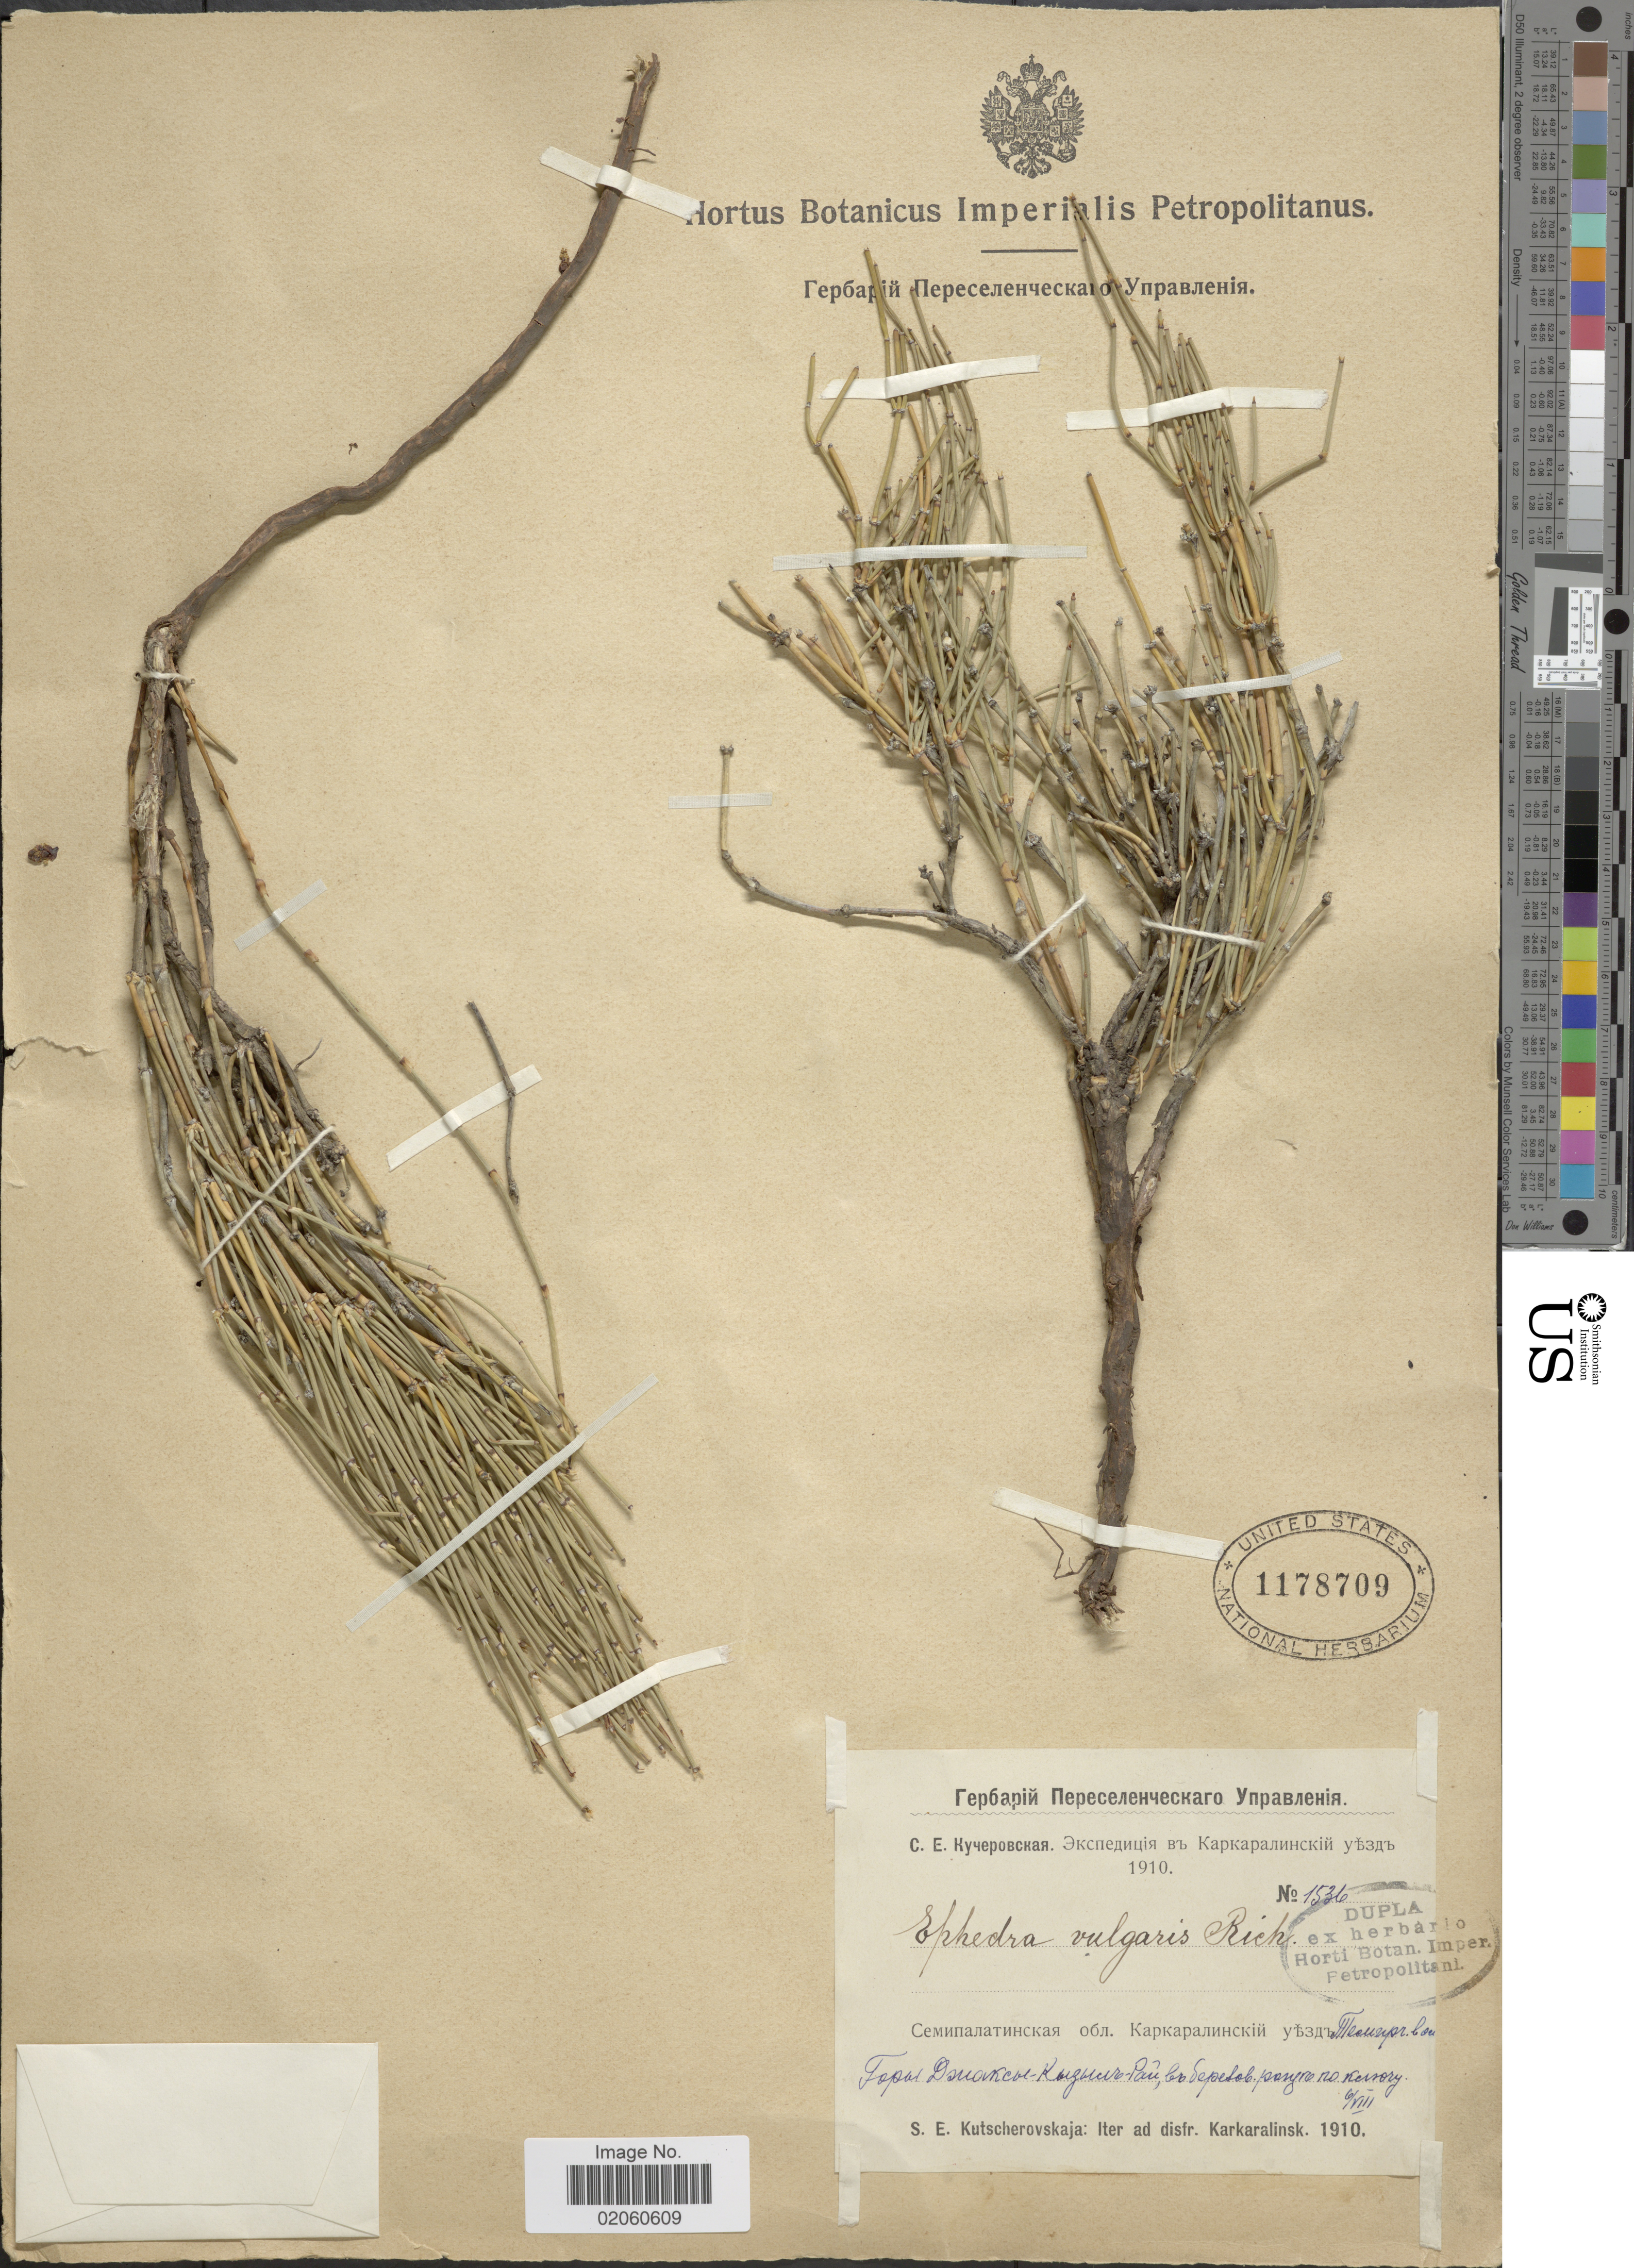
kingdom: Plantae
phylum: Tracheophyta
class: Gnetopsida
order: Ephedrales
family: Ephedraceae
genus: Ephedra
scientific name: Ephedra vulgaris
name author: Willk.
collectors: S. Kutscherovskaja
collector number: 1536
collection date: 1910-08-06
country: Kazakhstan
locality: Iter ad distr. Karkaralinsk.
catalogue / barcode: US 1178709